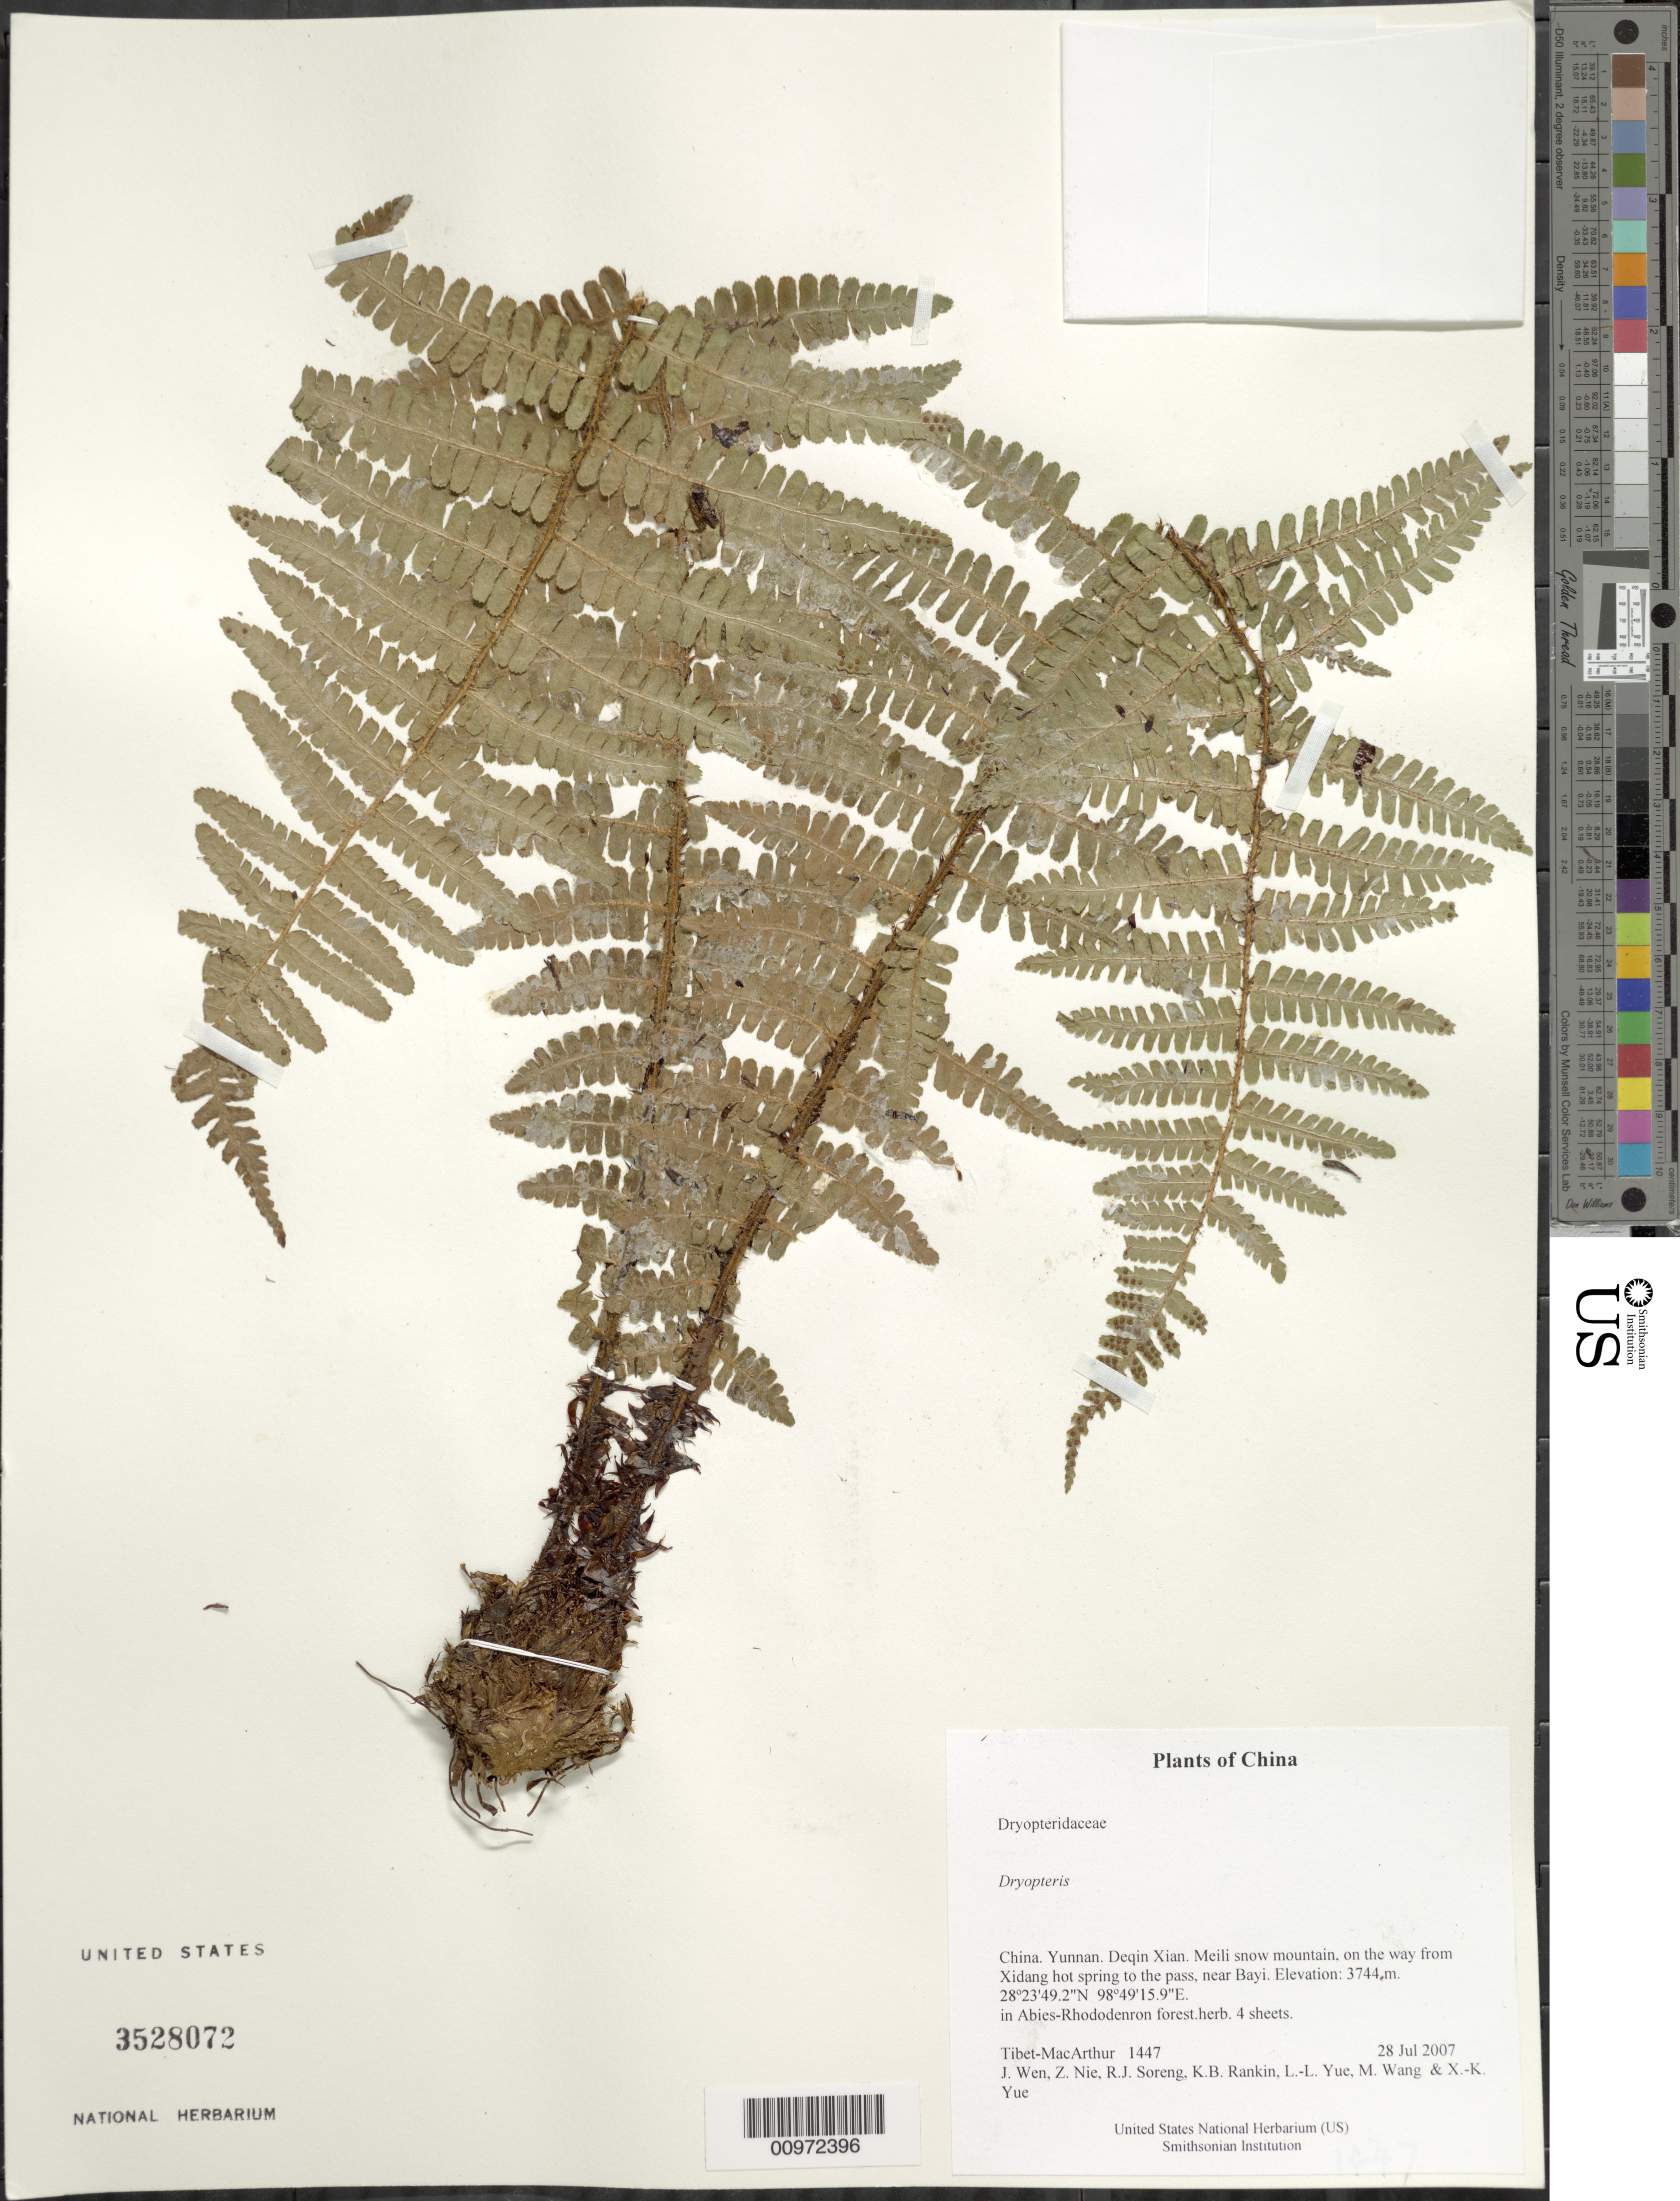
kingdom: Plantae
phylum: Tracheophyta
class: Polypodiopsida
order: Polypodiales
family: Dryopteridaceae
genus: Dryopteris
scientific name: Dryopteris sp.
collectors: Tibet-MacArthur, J. Wen, Z. Nie, R. J. Soreng, K. Rankin, L. Yue, M. Wang & X. Yue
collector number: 1447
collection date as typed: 28 Jul 2007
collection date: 2007-07-28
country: China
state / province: Yunnan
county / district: Deqin Xian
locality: Meili snow mountain, on the way from Xidang hot spring to the pass, near Bayi.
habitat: In Abies-Rhododenron forest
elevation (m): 3744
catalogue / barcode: US 3528072